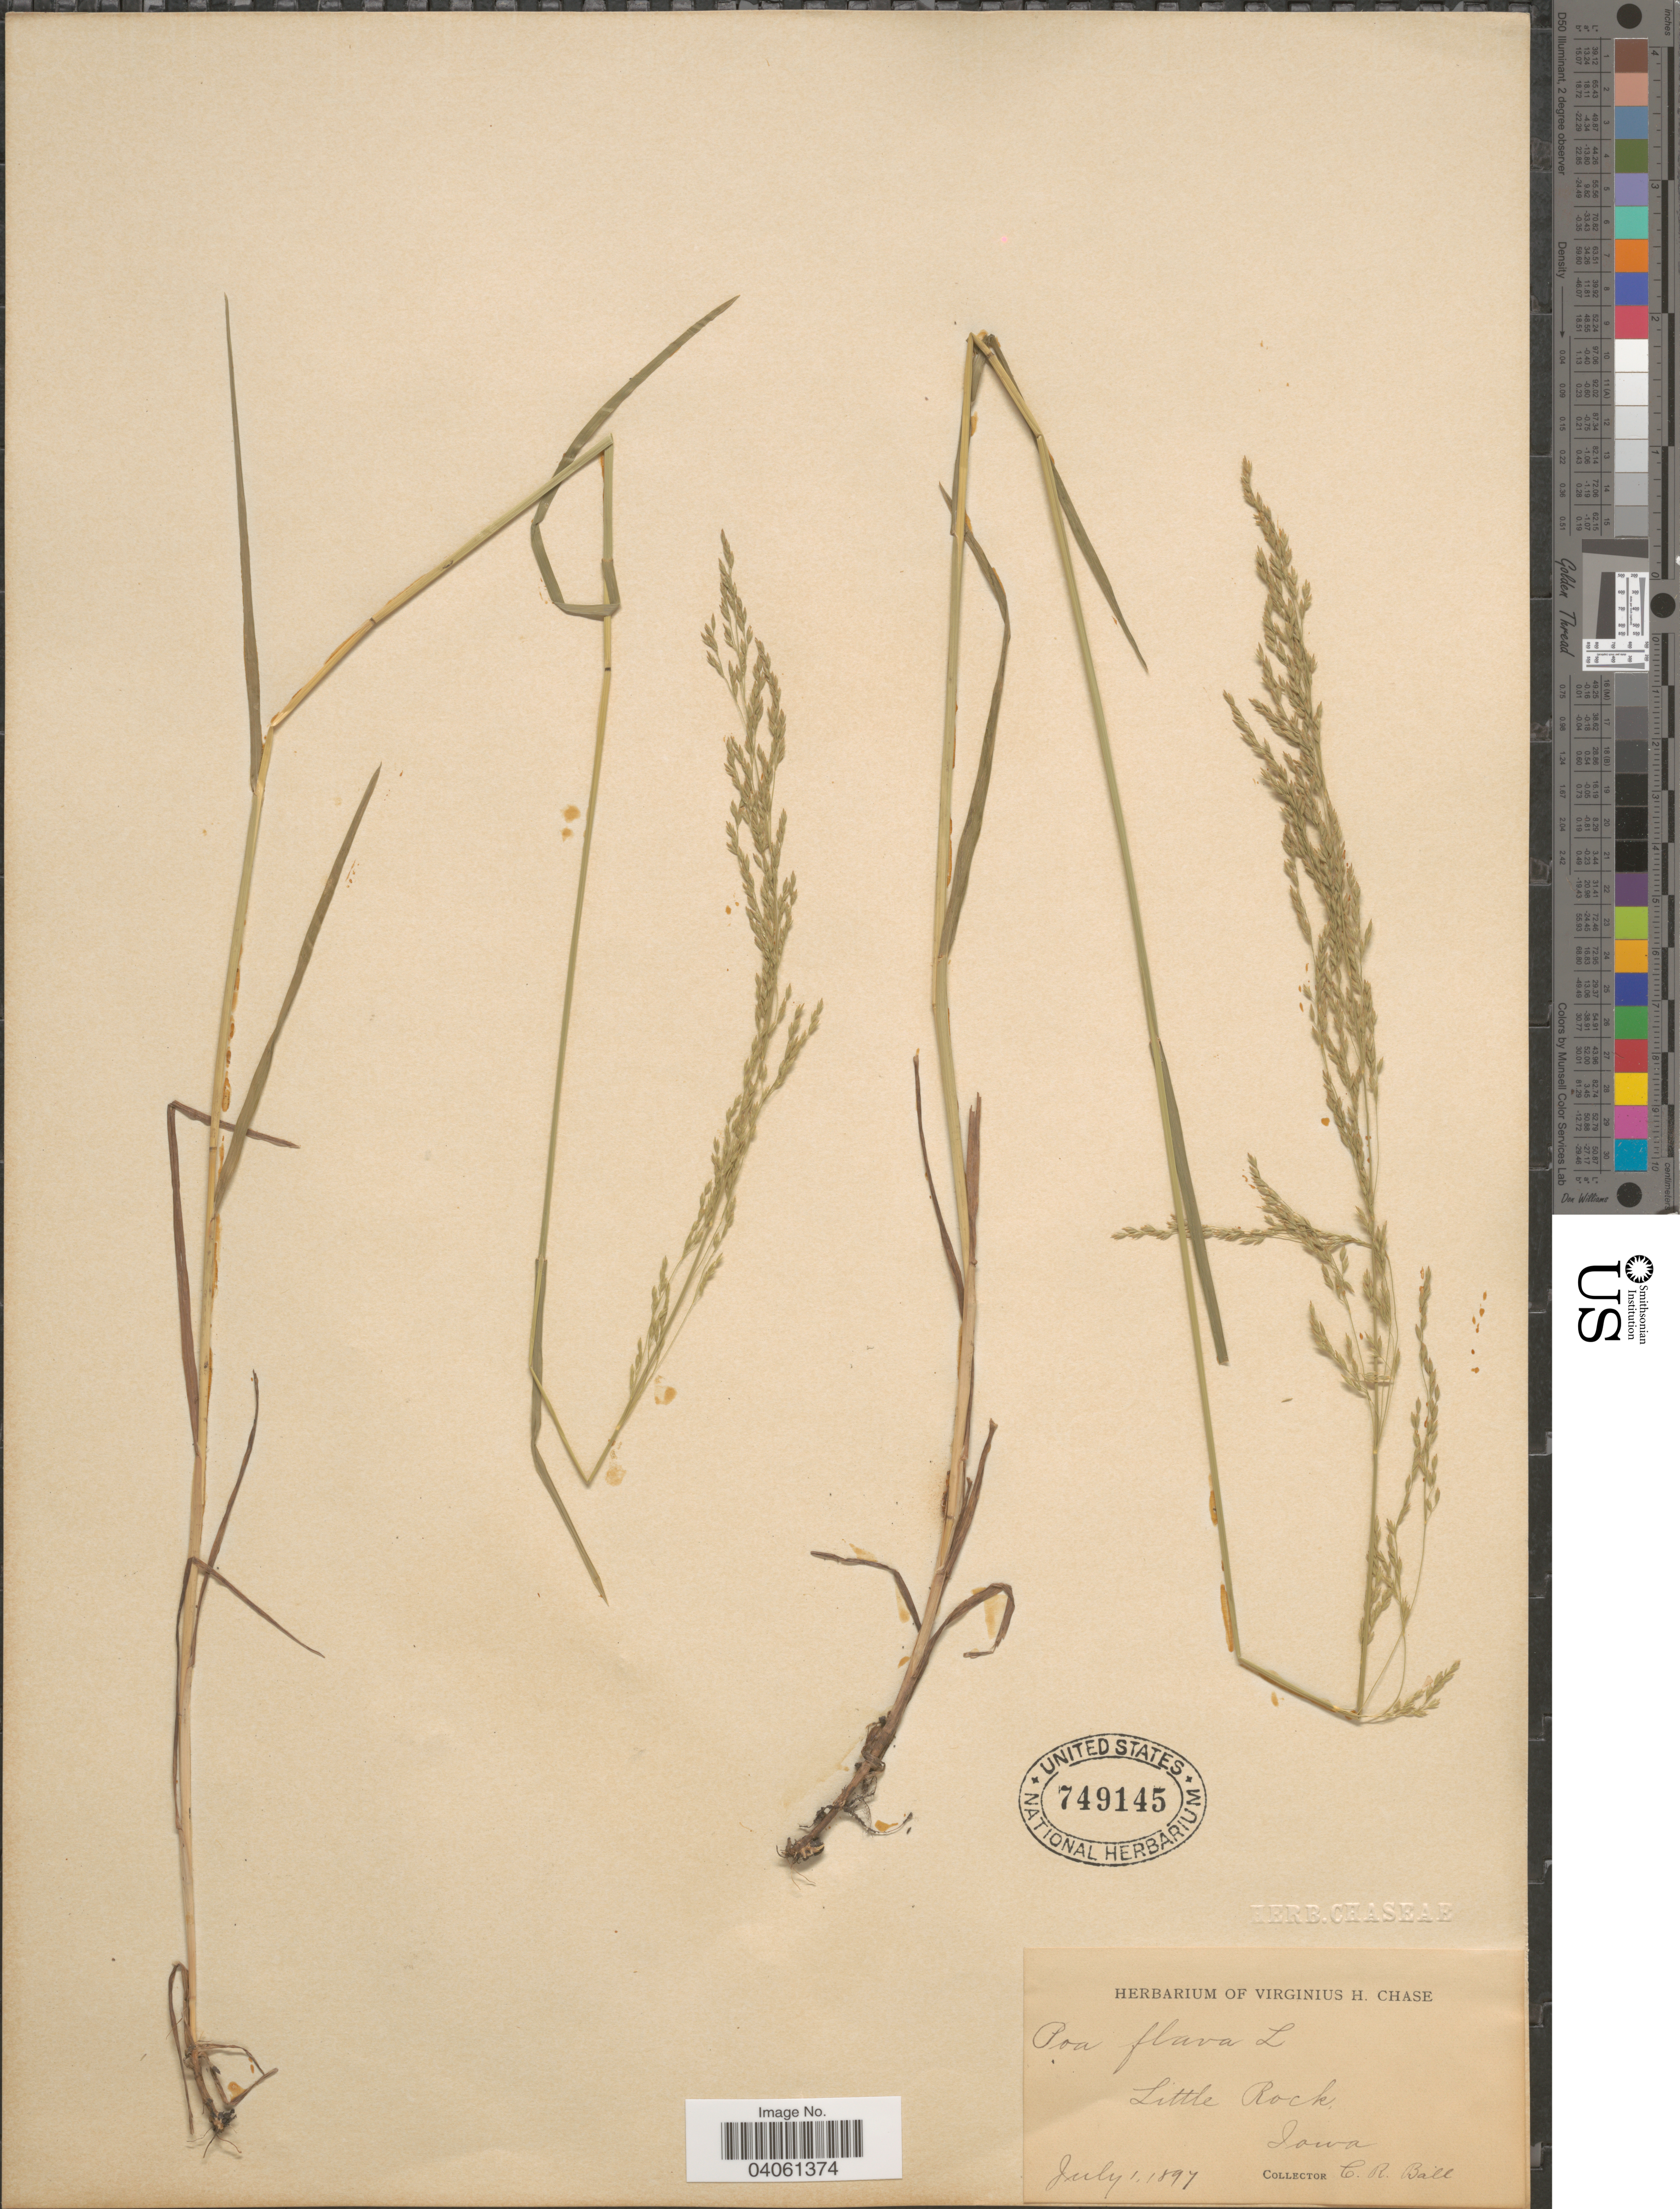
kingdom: Plantae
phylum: Tracheophyta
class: Liliopsida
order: Poales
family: Poaceae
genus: Poa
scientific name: Poa palustris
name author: L.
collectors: C. R. Ball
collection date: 1897-07-01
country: United States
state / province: Iowa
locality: Little Rock.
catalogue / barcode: US 749145